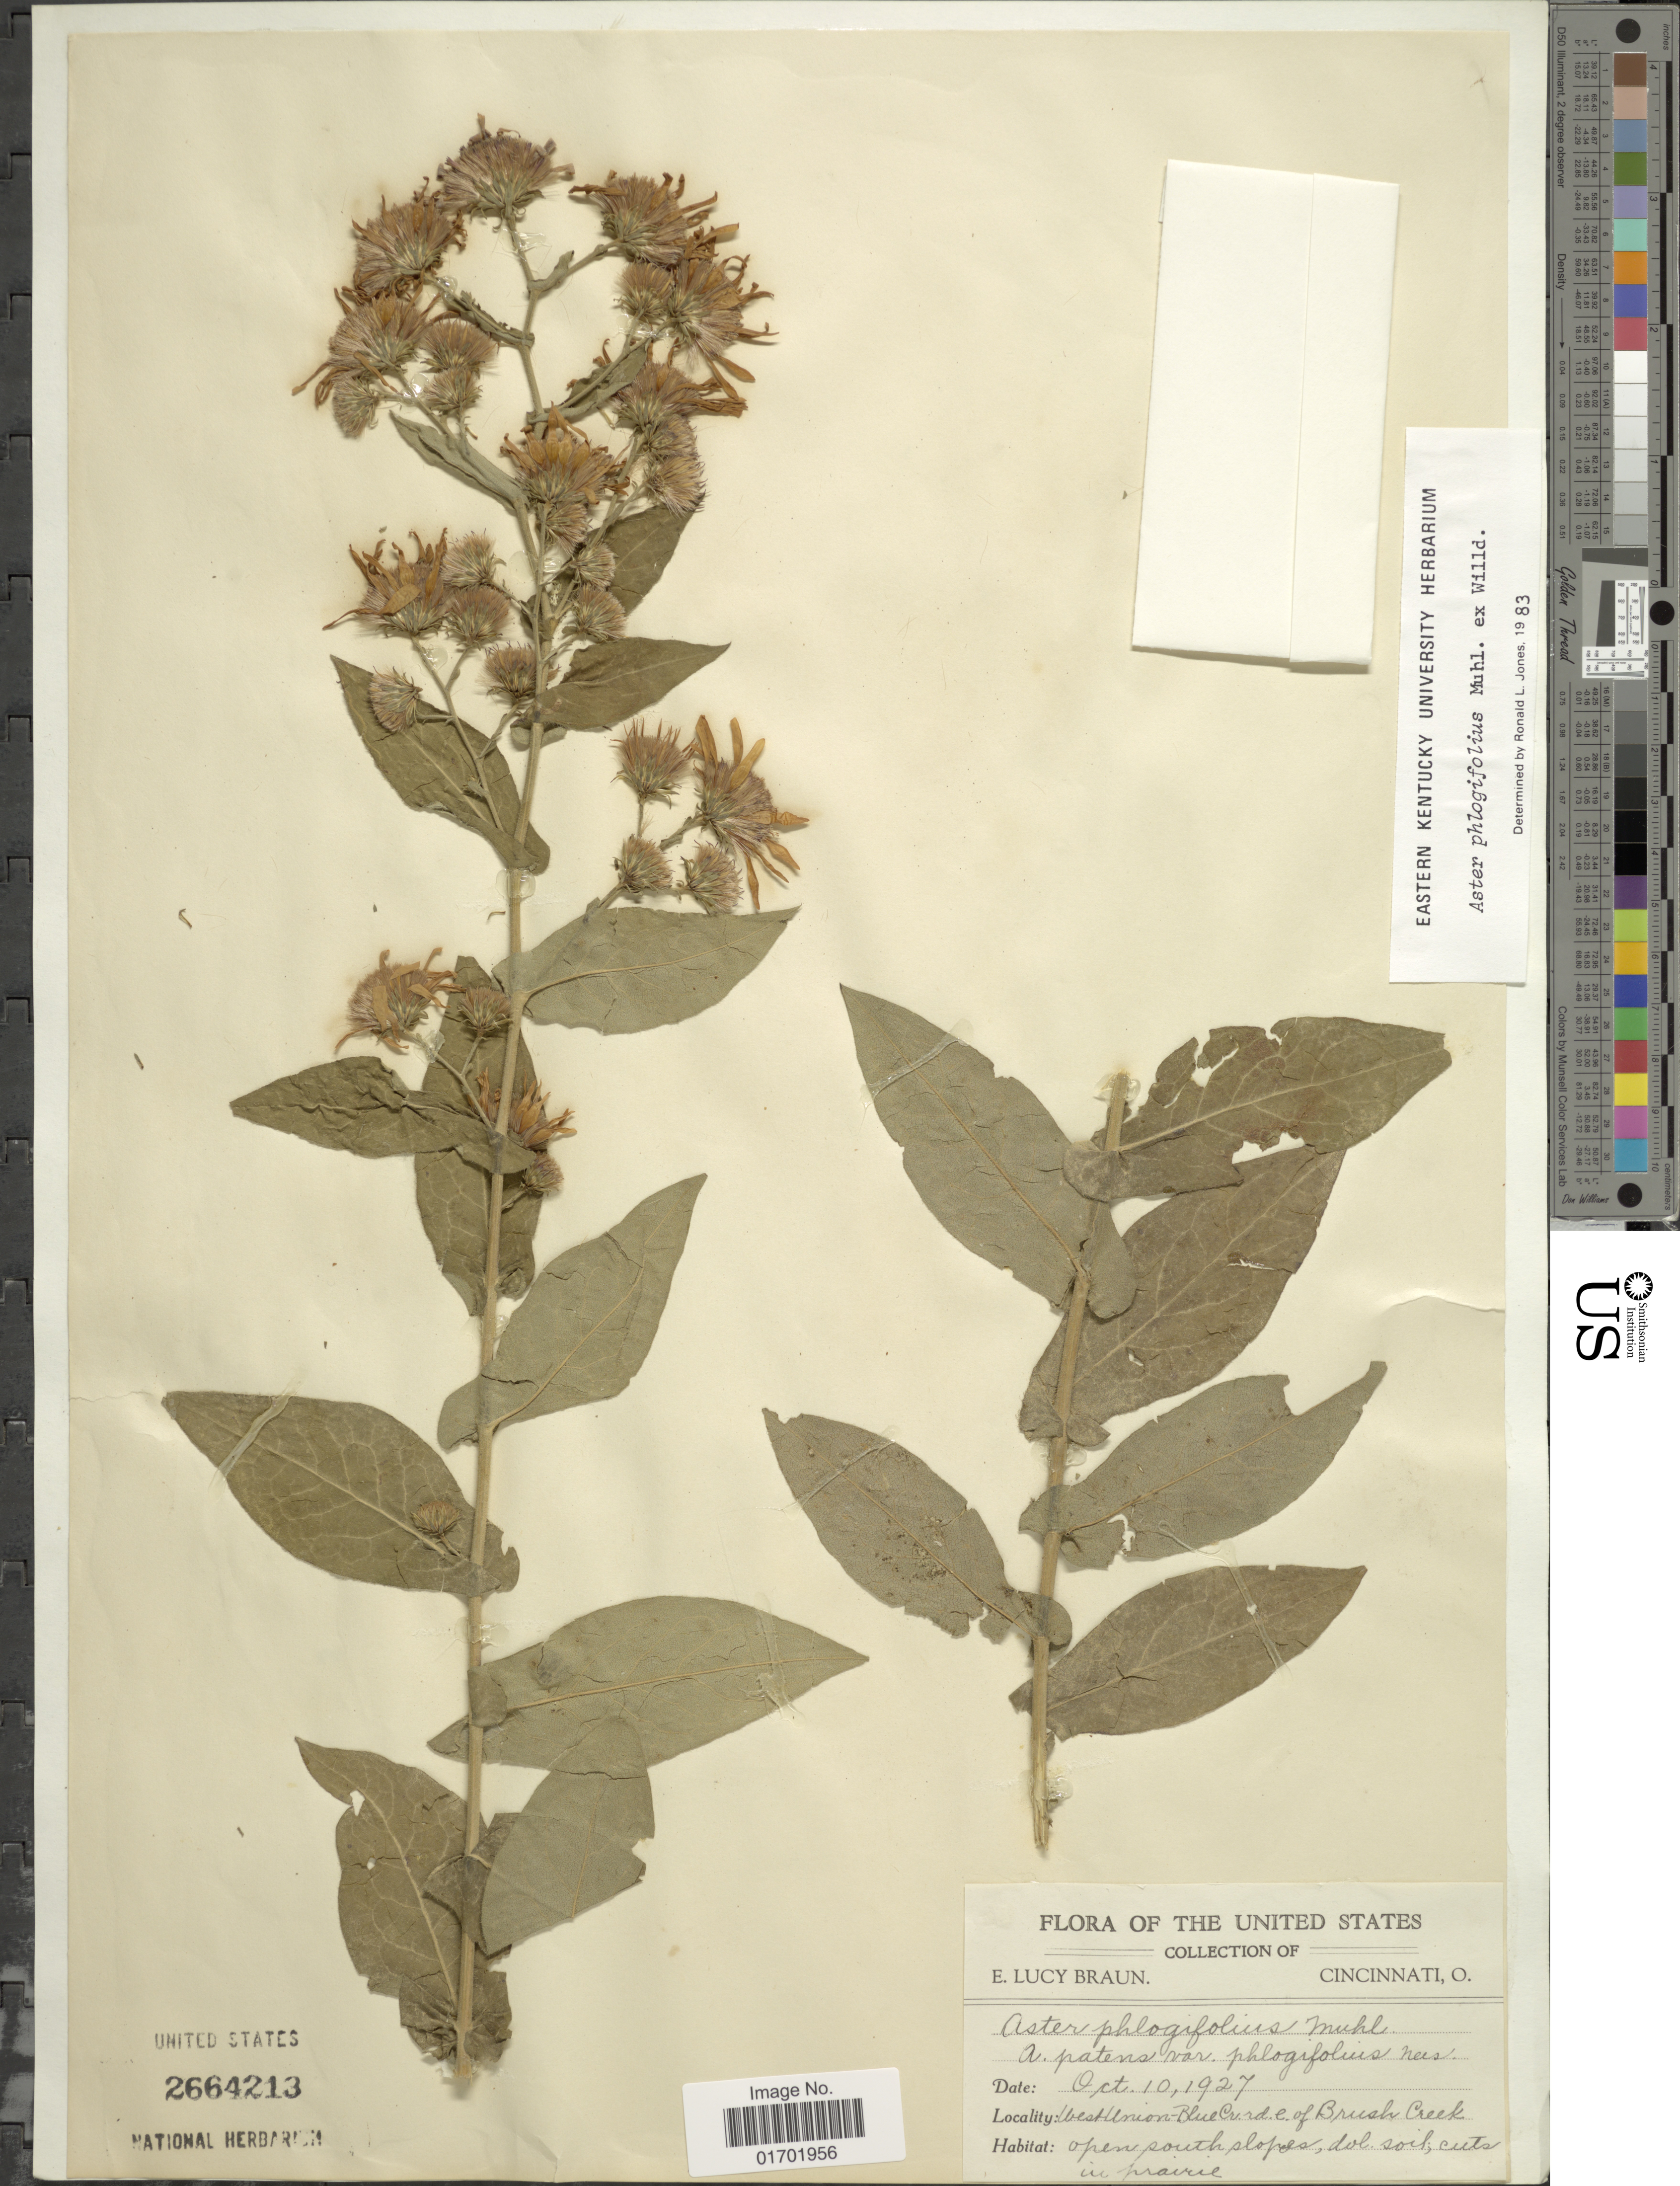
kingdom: Plantae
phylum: Tracheophyta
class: Magnoliopsida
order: Asterales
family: Asteraceae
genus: Symphyotrichum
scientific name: Symphyotrichum phlogifolium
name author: (Muhl. ex Willd.) G.L. Nesom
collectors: E. L. Braun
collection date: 1927-10-10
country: United States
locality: West Union-Blue Cr. rd. e. of Brush Creek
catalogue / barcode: US 2664213